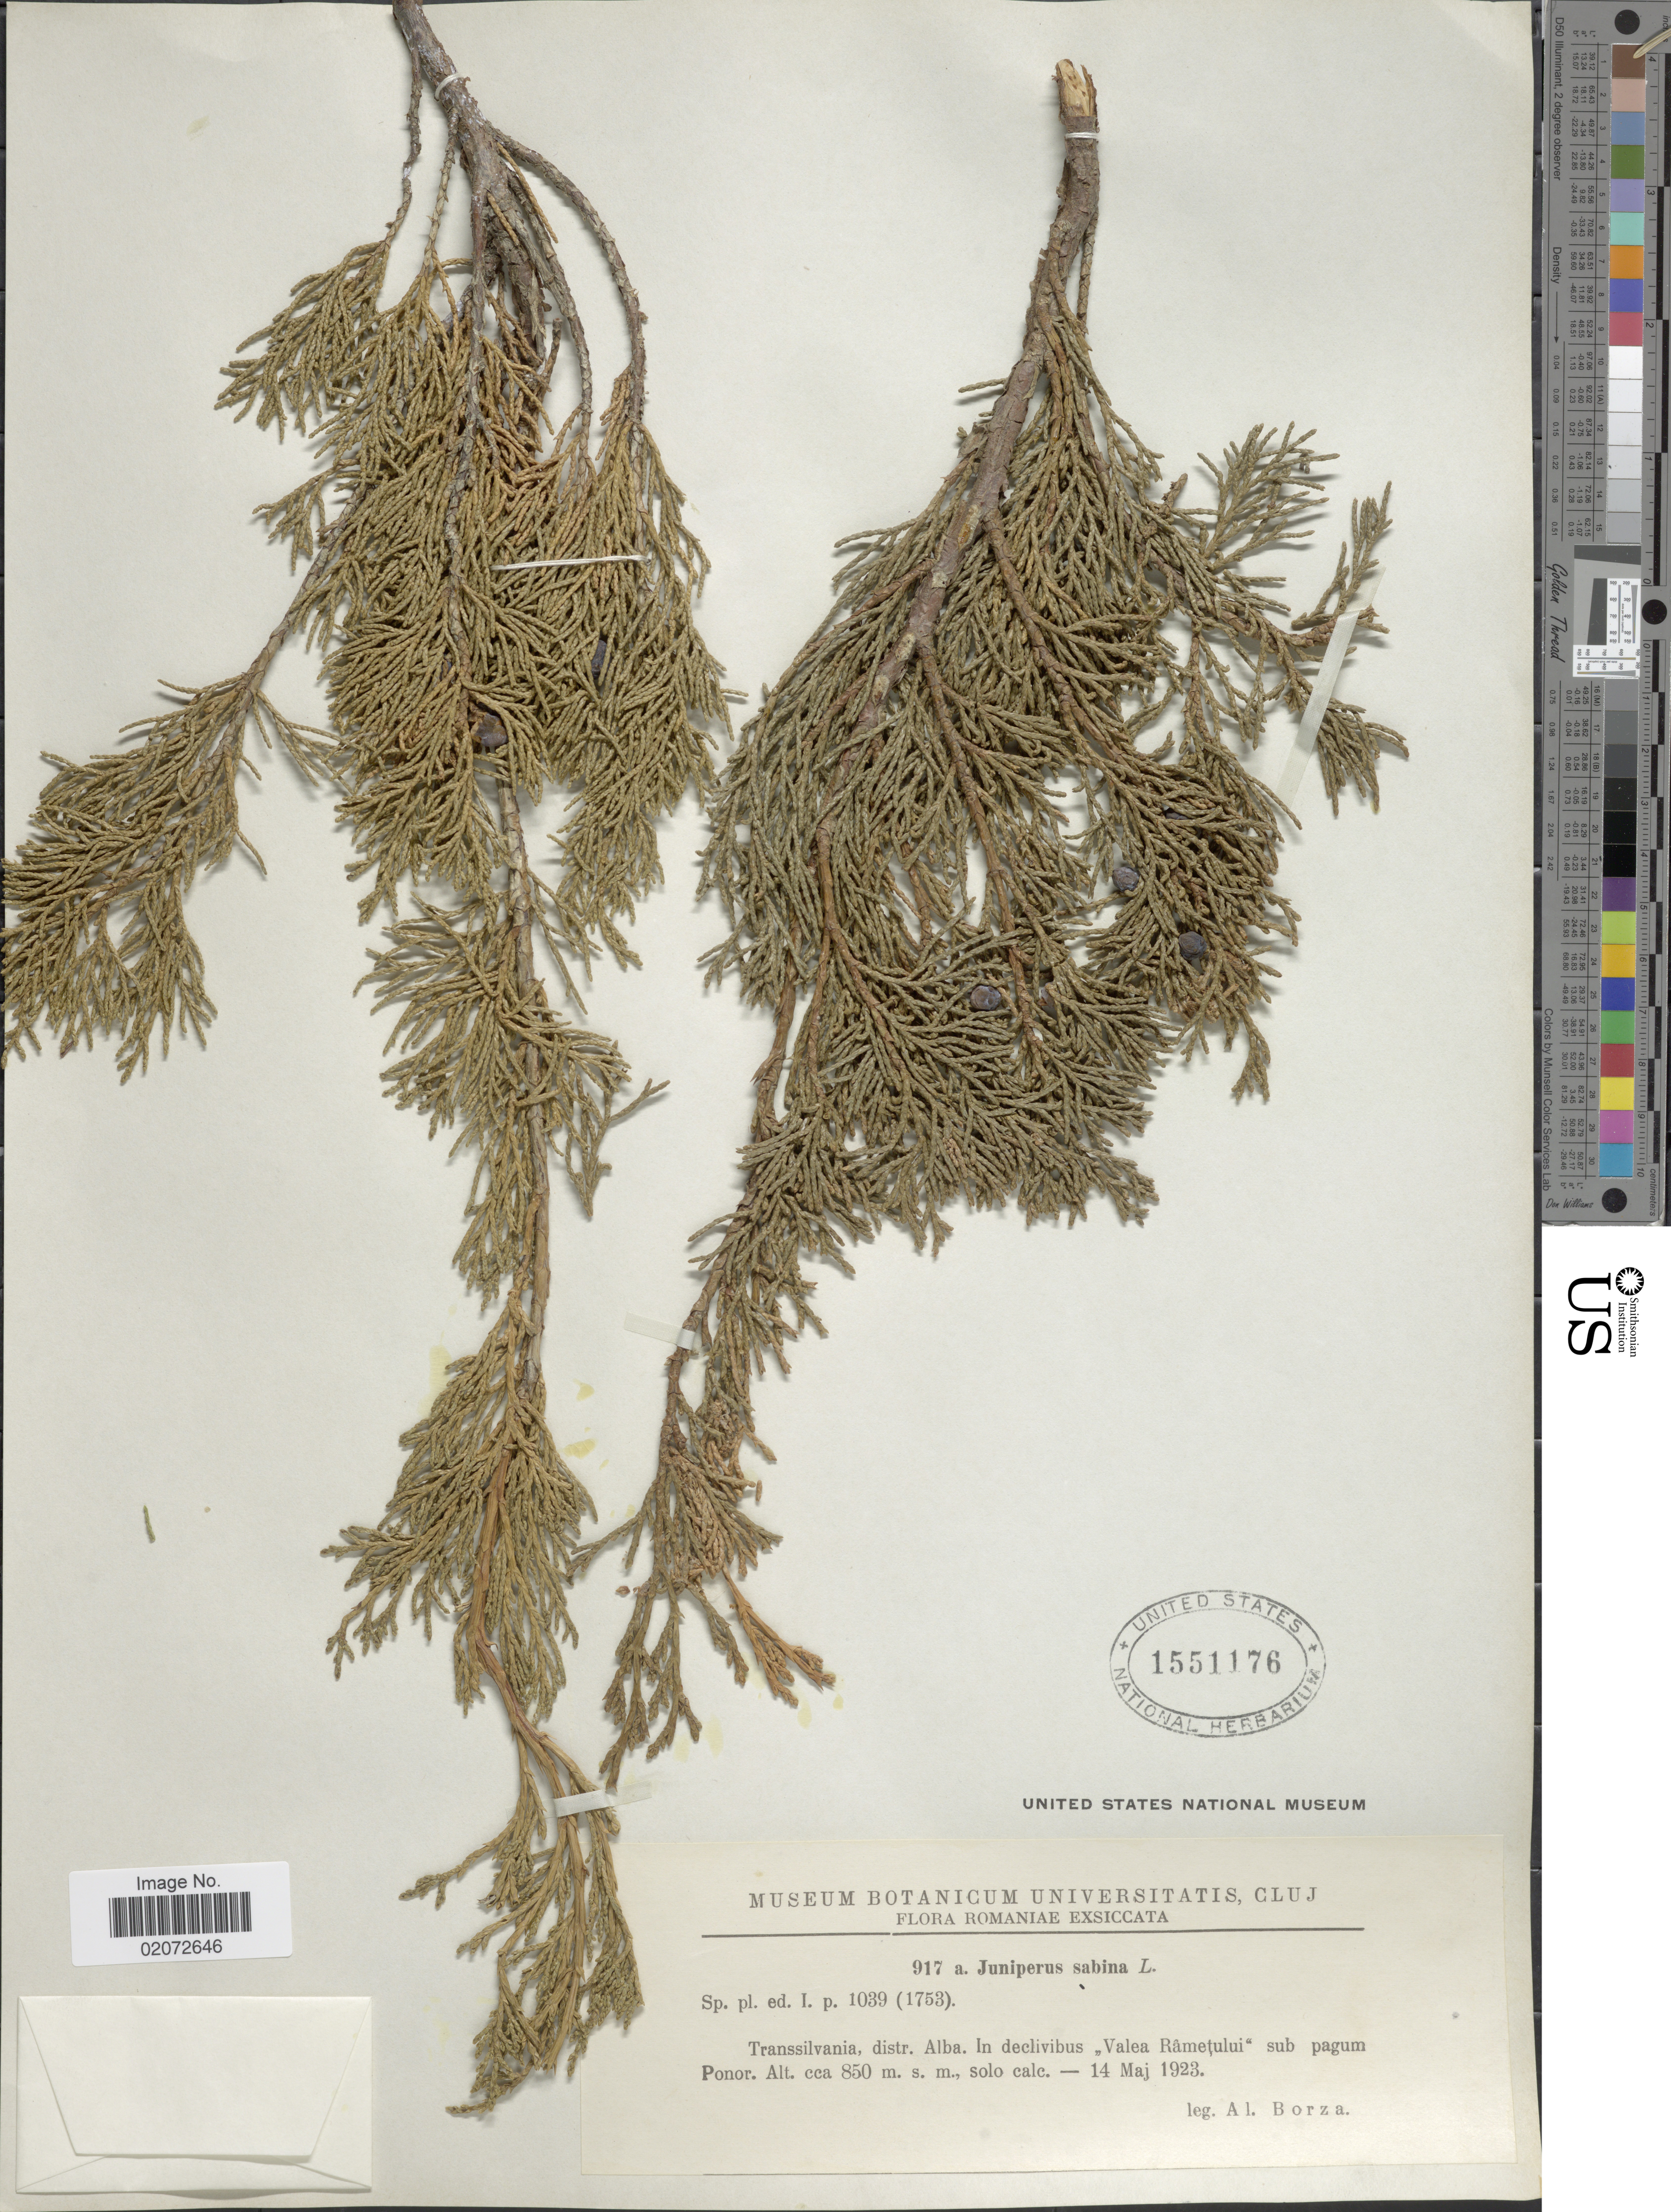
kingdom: Plantae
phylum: Tracheophyta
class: Pinopsida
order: Pinales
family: Cupressaceae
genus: Juniperus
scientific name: Juniperus sabina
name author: L.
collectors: A. Borza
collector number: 917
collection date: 1923-05-14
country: Romania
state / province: Alba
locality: Romaniae. Transsilvania, distr. Alba. In declivibus valea Rametului sub pagum Ponor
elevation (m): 850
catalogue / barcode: US 1551176